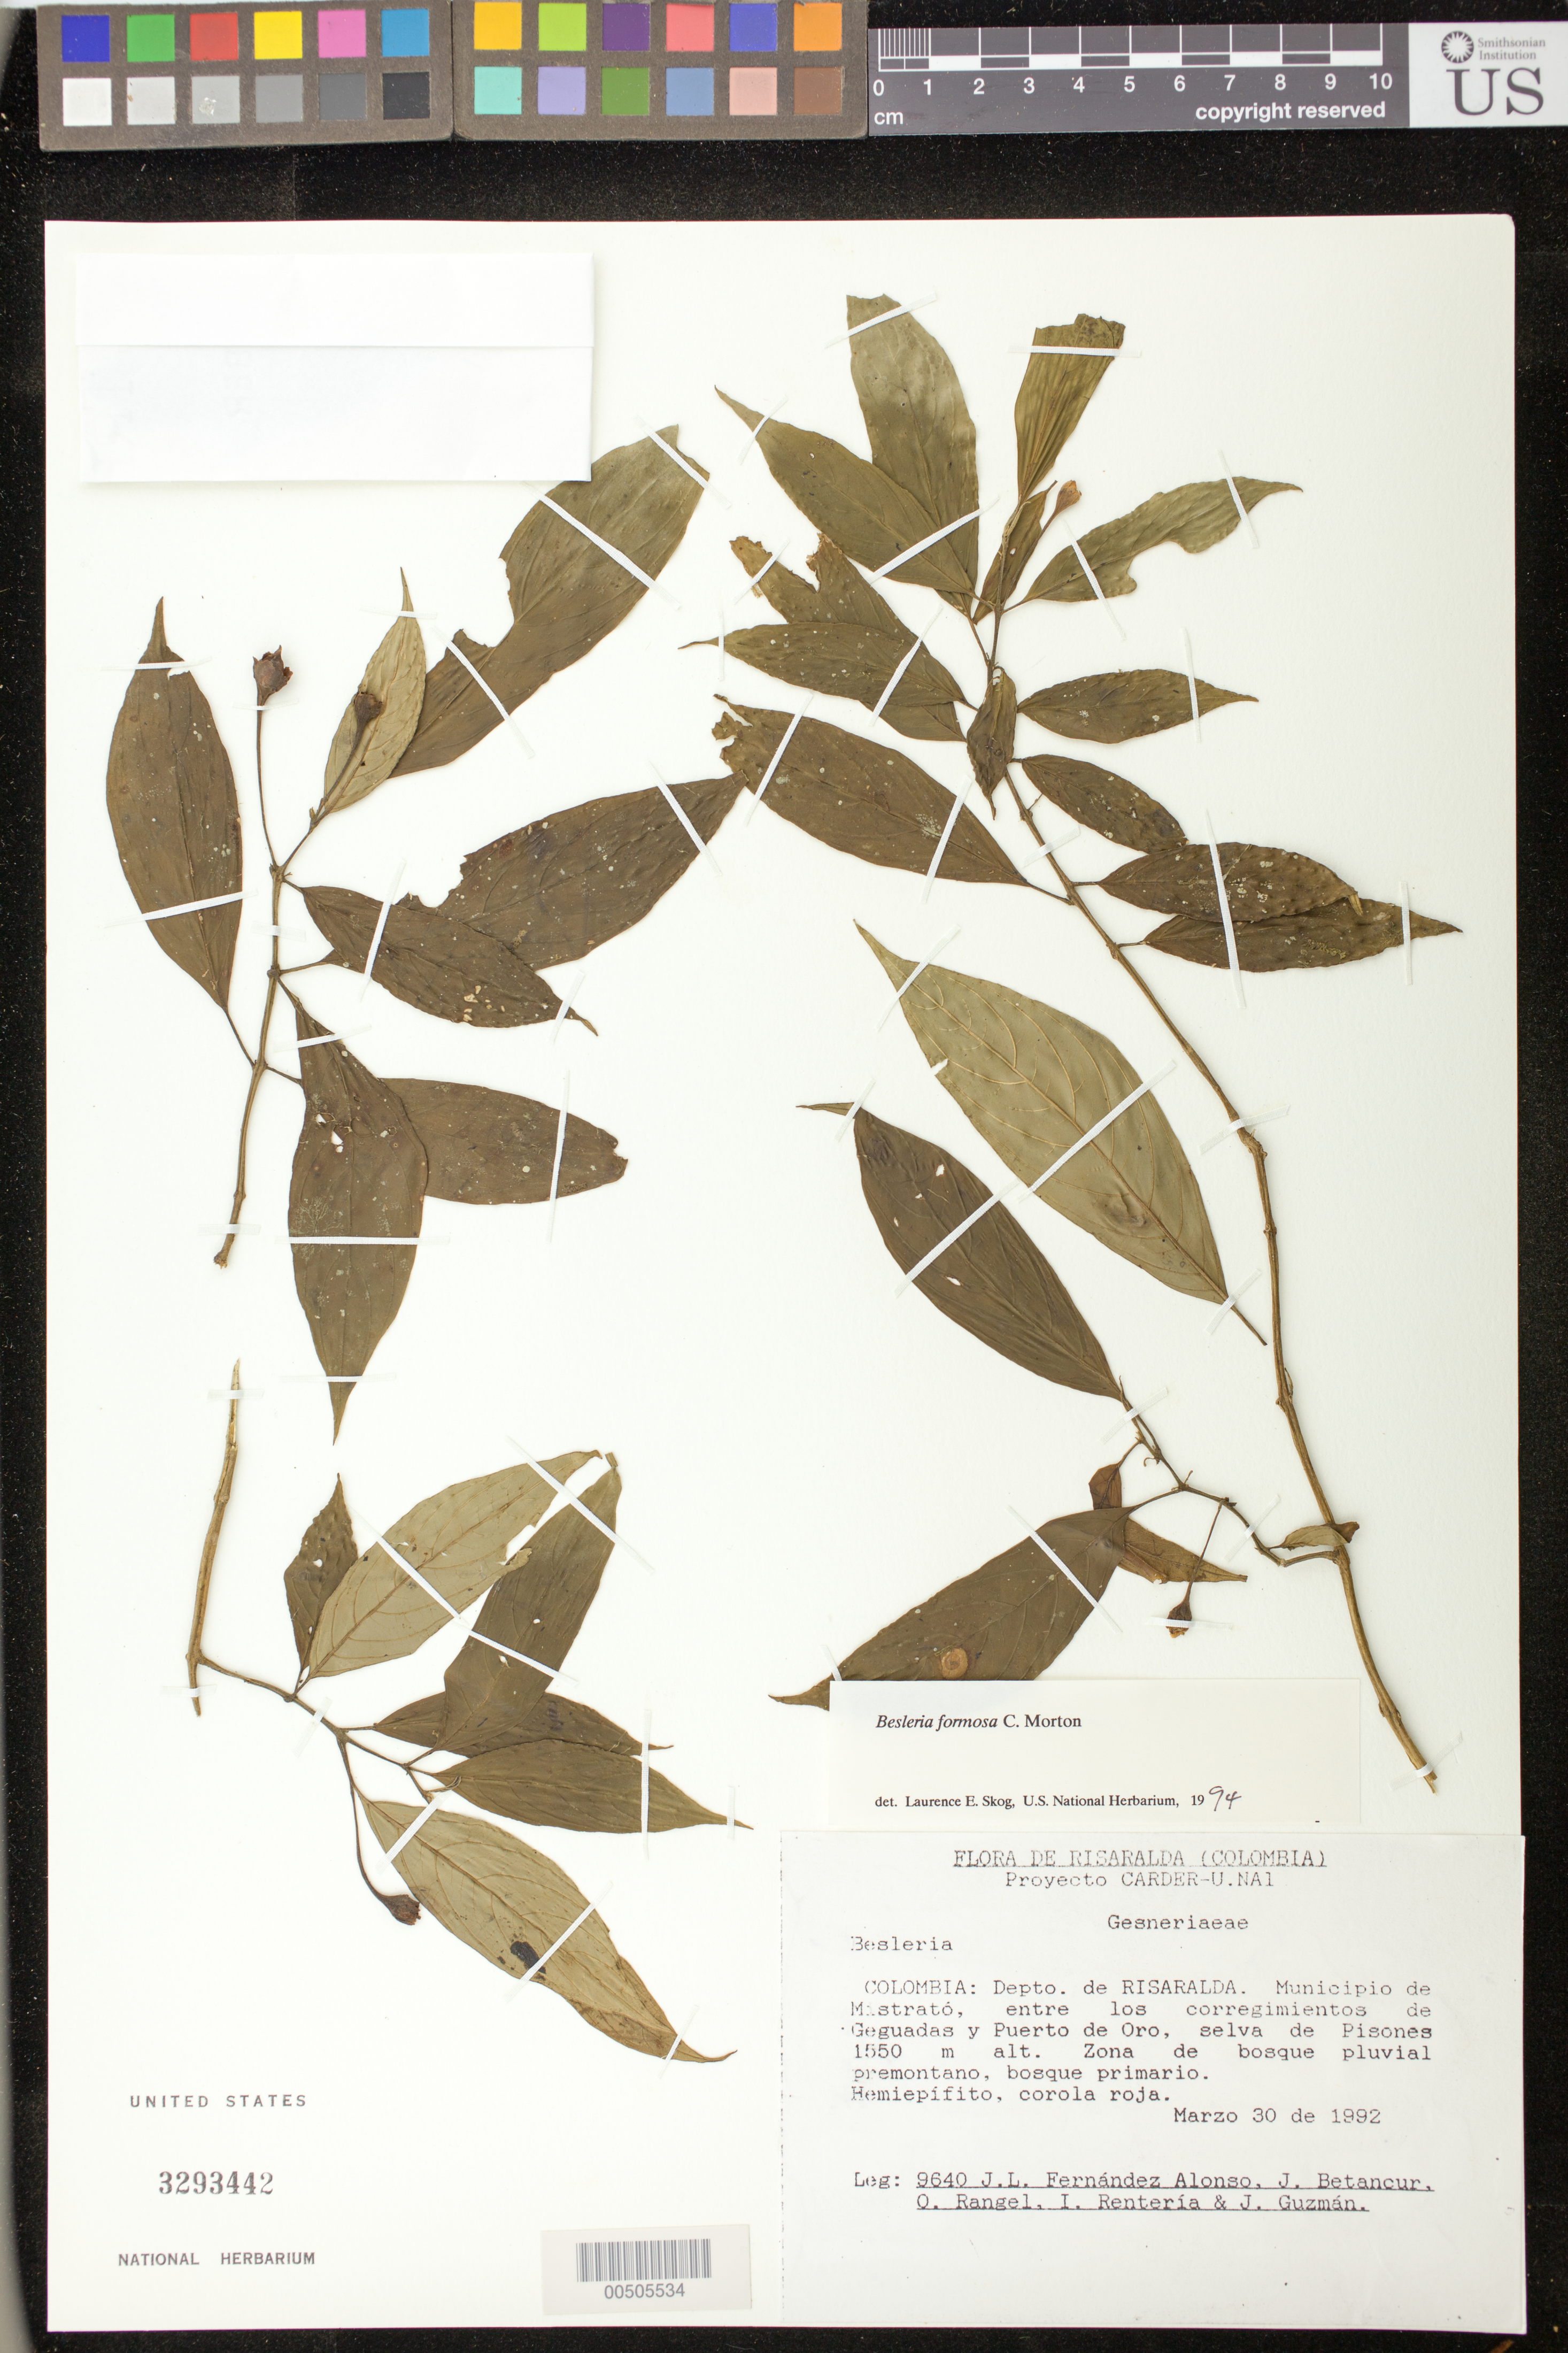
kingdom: Plantae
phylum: Tracheophyta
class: Magnoliopsida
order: Lamiales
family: Gesneriaceae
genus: Besleria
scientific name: Besleria amabilis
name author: C.V. Morton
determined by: Skog, Laurence E.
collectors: J. L. Fernández-Alonso, J. C. Betancur, J. O. Rangel Ch., I. Renteria & J. Guzman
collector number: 9640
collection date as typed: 30 Mar 1992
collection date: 1992-03-30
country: Colombia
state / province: Risaralda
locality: Municipio de Mistrató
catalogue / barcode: US 3293442